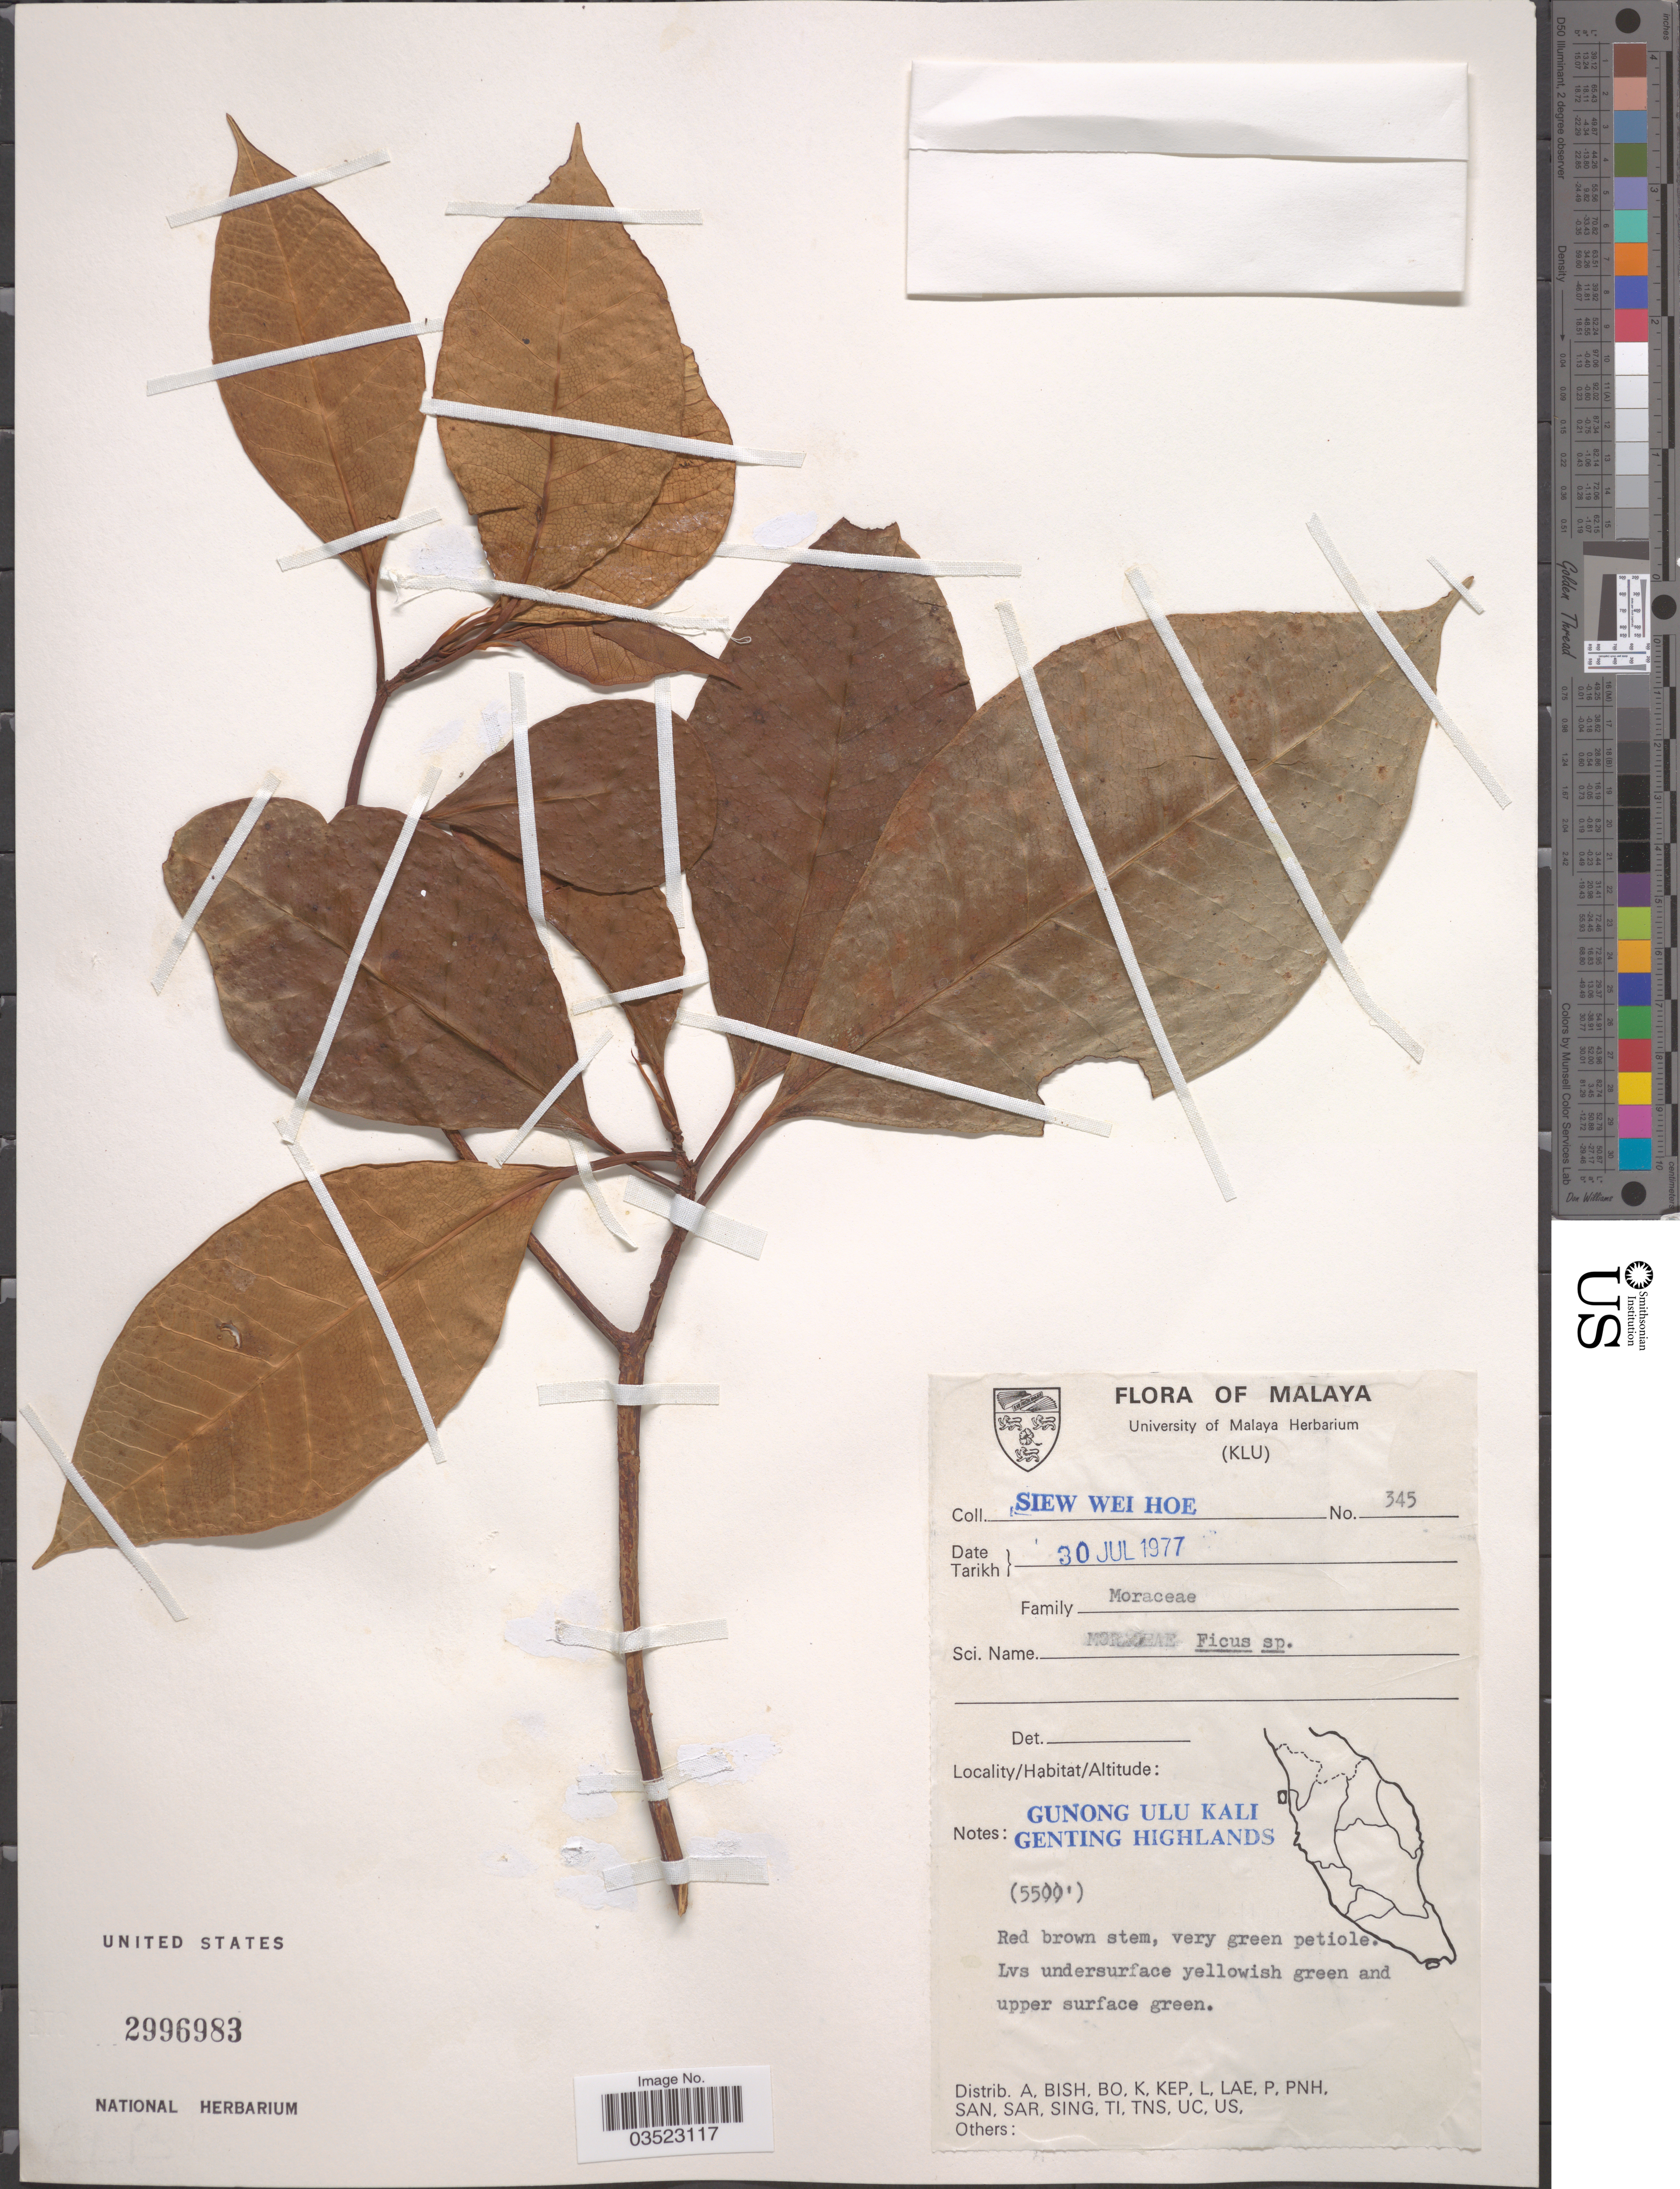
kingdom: Plantae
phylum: Tracheophyta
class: Magnoliopsida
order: Rosales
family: Moraceae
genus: Ficus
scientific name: Ficus sp.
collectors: S. Hoe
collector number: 345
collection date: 1977-07-30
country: Malaysia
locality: Malaya. Gunong Ulu Kali. Genting Highlands.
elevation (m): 1676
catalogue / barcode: US 2996983